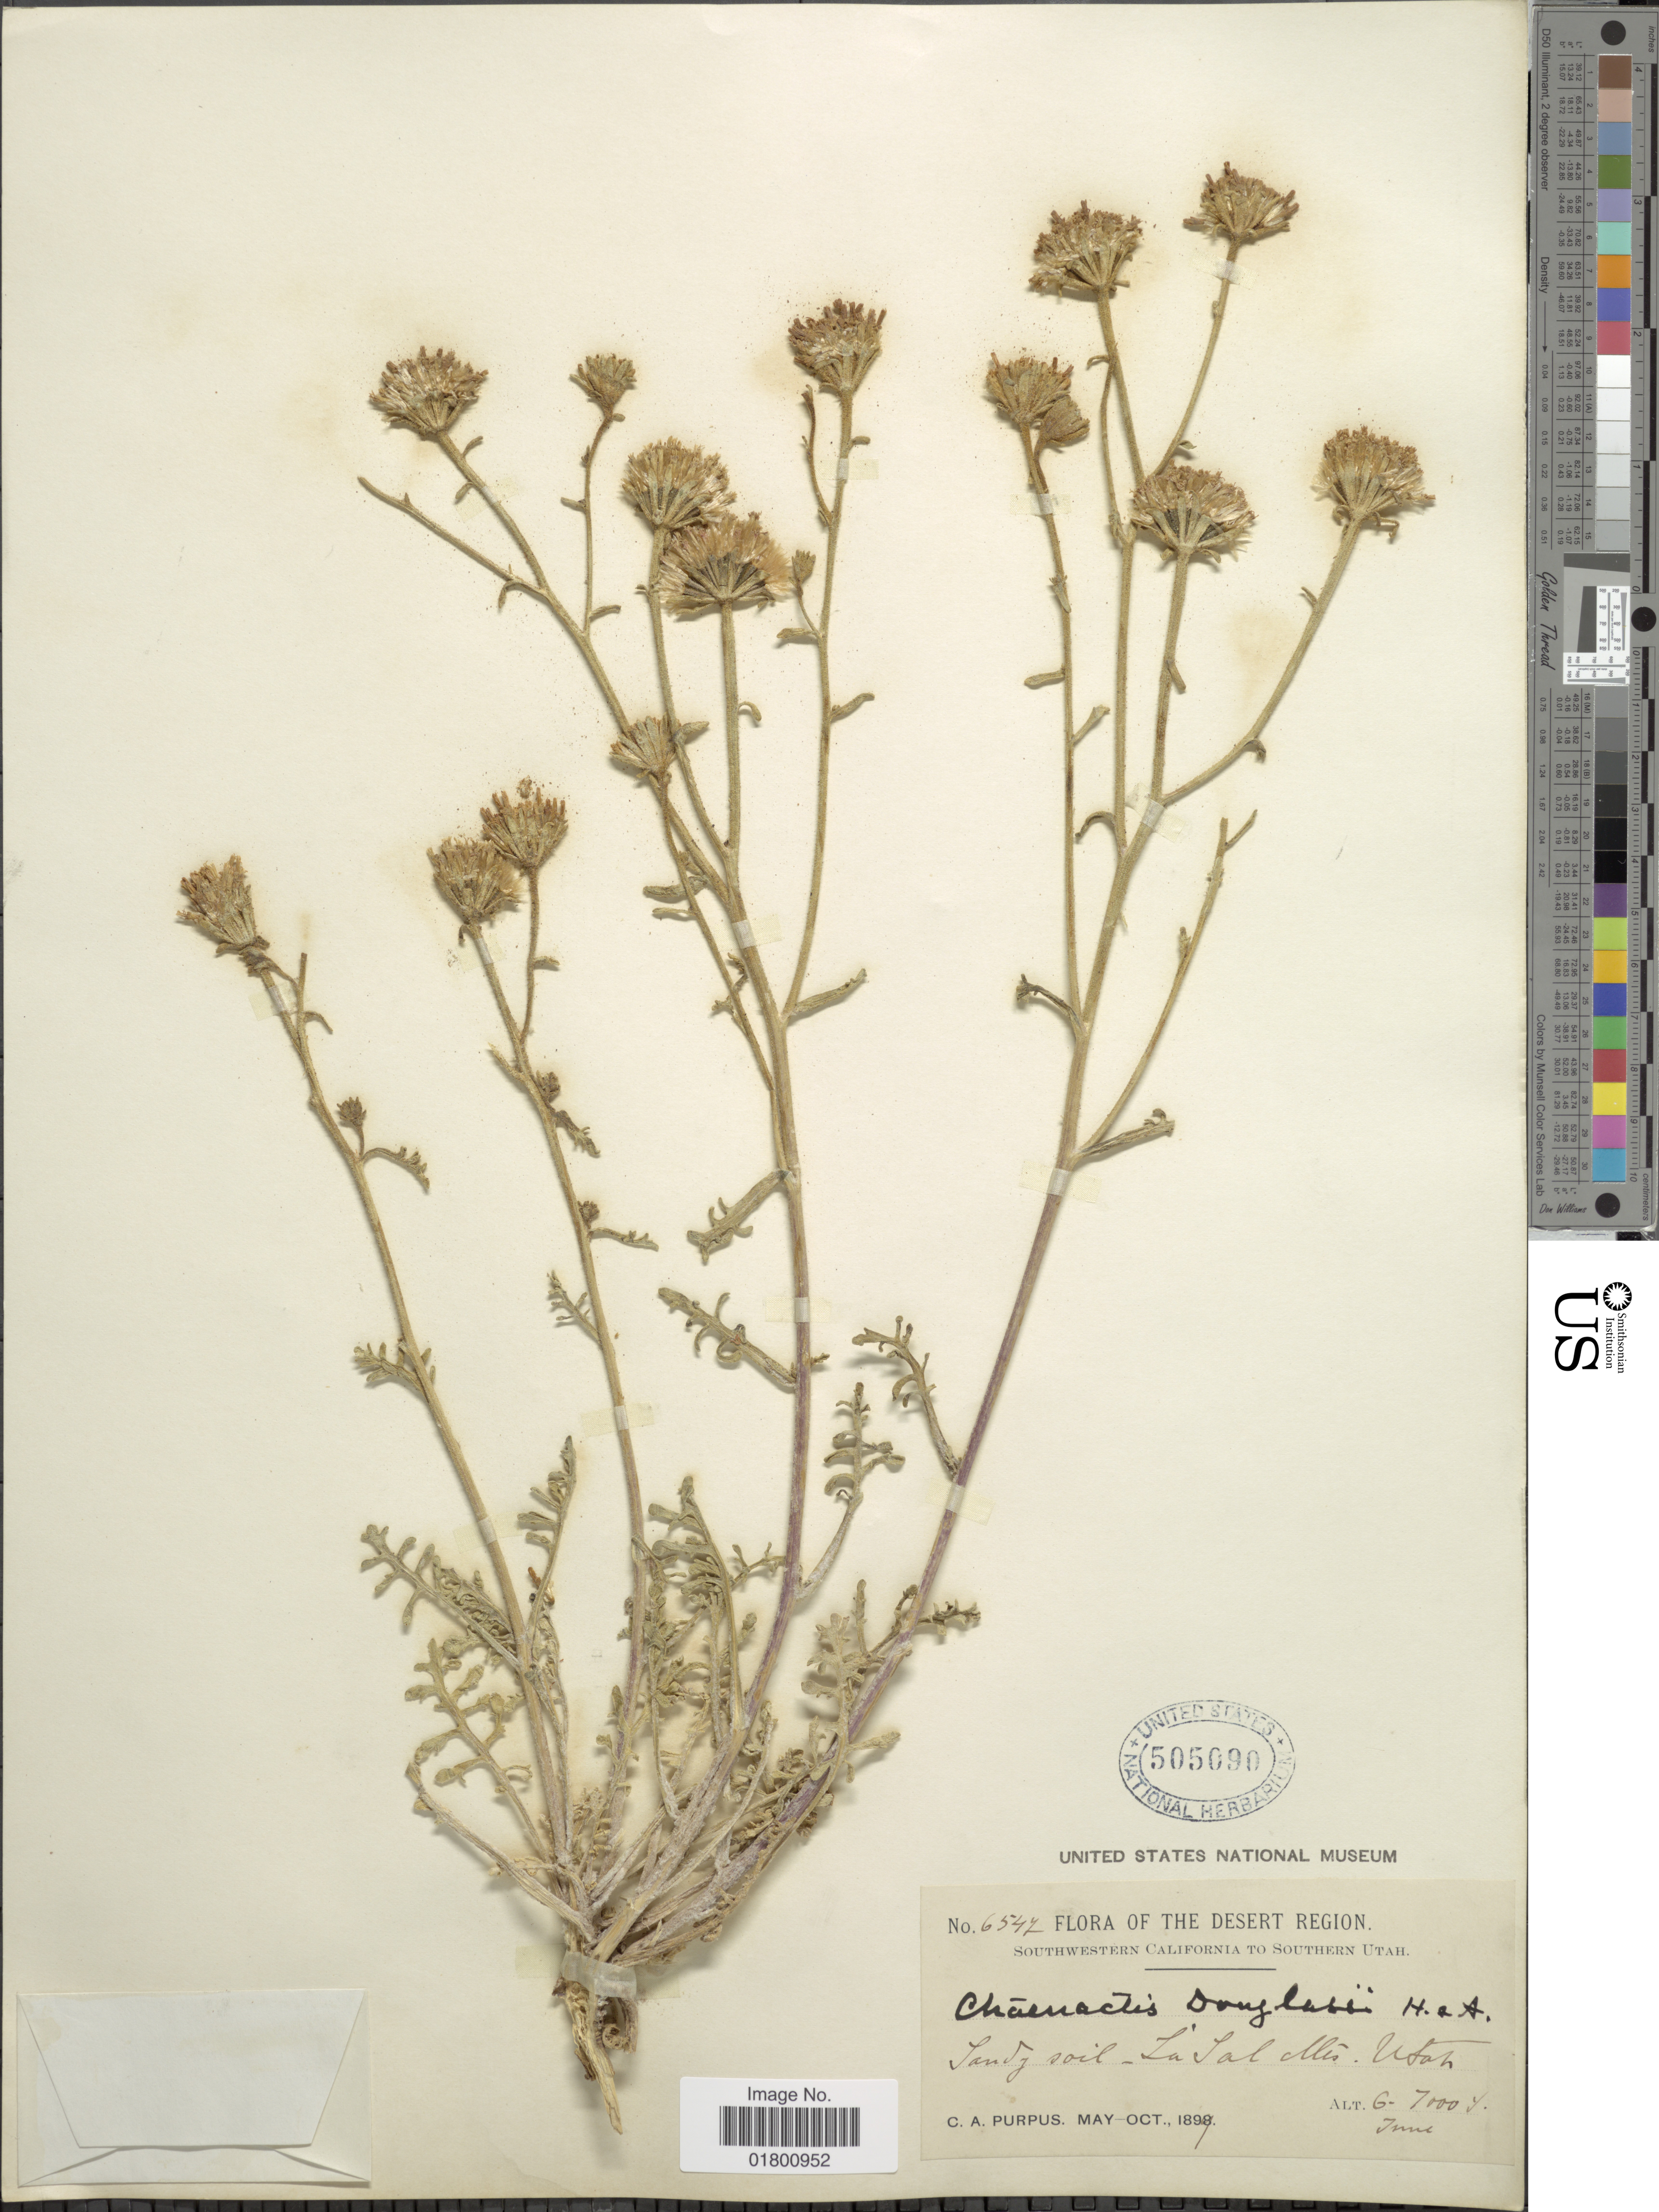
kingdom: Plantae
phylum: Tracheophyta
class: Magnoliopsida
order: Asterales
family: Asteraceae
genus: Chaenactis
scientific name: Chaenactis douglasii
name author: Hook. & Arn.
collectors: C. A. Purpus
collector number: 6547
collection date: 1897-06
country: United States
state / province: Utah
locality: Southwestern California to Southern Utah, Sandy soil, La Sal Mes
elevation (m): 1829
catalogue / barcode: US 505090